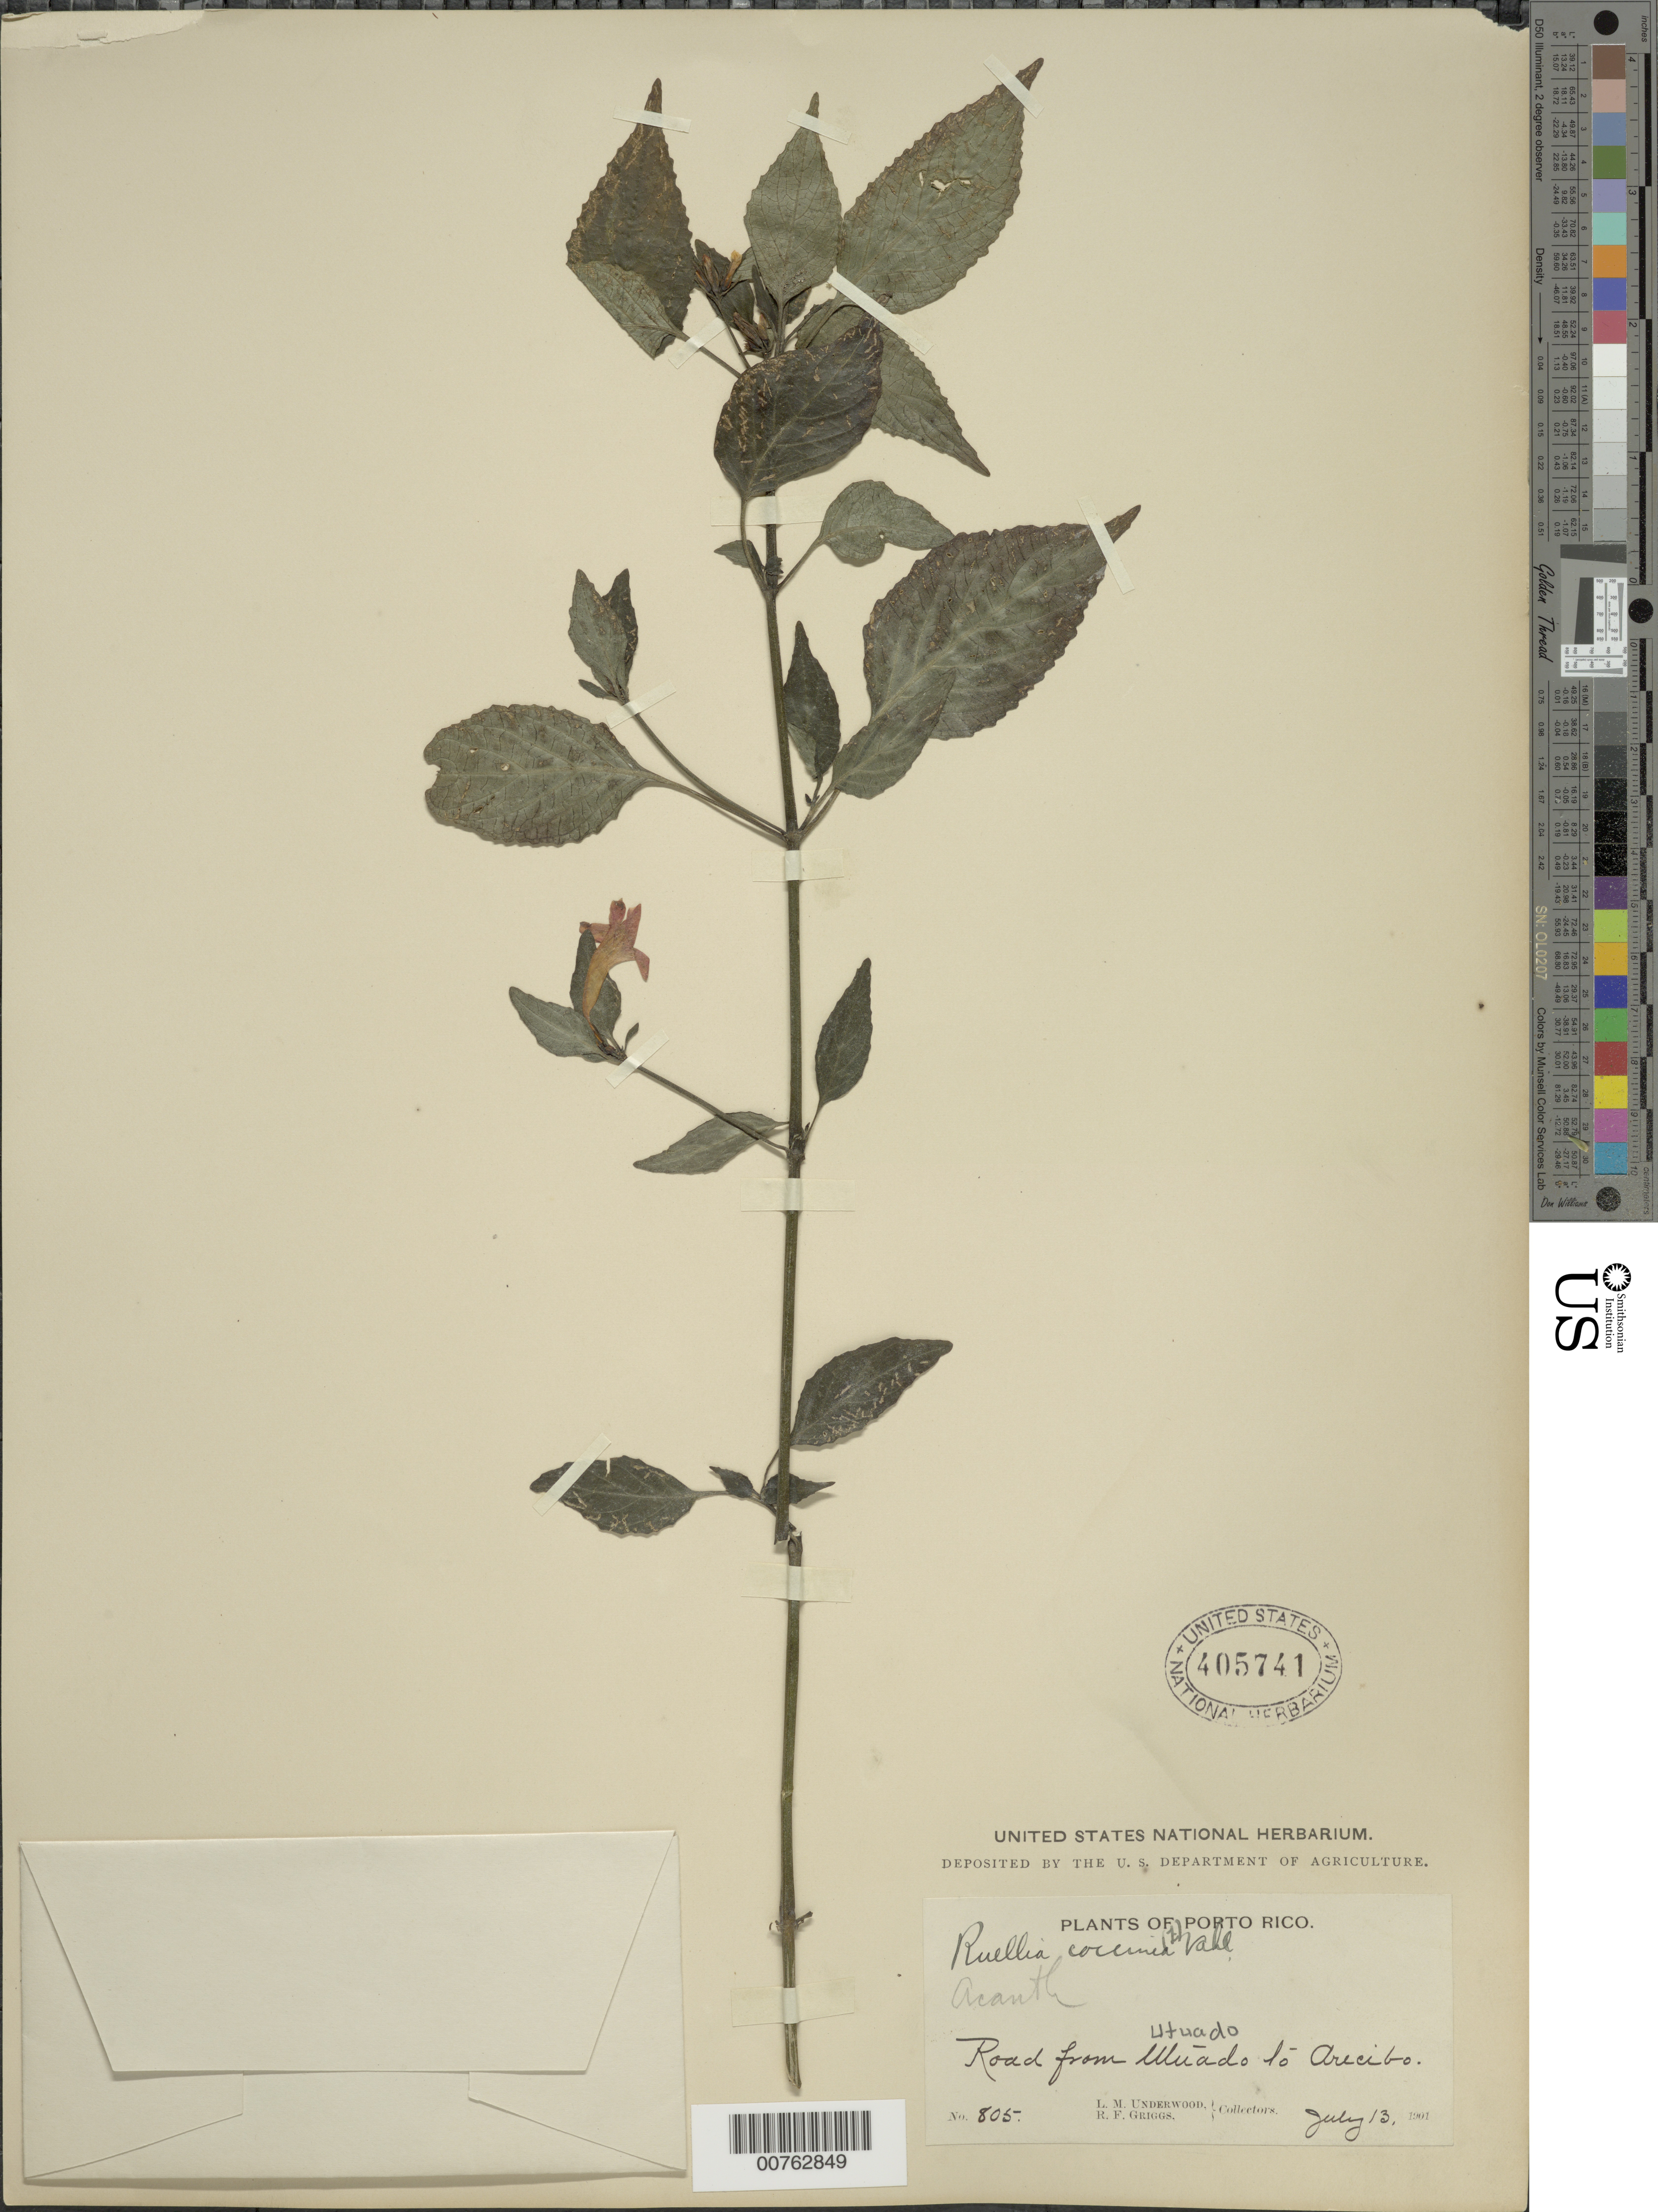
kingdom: Plantae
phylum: Tracheophyta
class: Magnoliopsida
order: Lamiales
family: Acanthaceae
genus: Ruellia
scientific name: Ruellia coccinea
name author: (L.) Vahl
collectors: L. M. Underwood & R. F. Griggs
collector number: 805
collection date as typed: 13 Jul 1901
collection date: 1901-07-13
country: Puerto Rico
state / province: Arecibo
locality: Road from Utuado to Arecibo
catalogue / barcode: US 405741